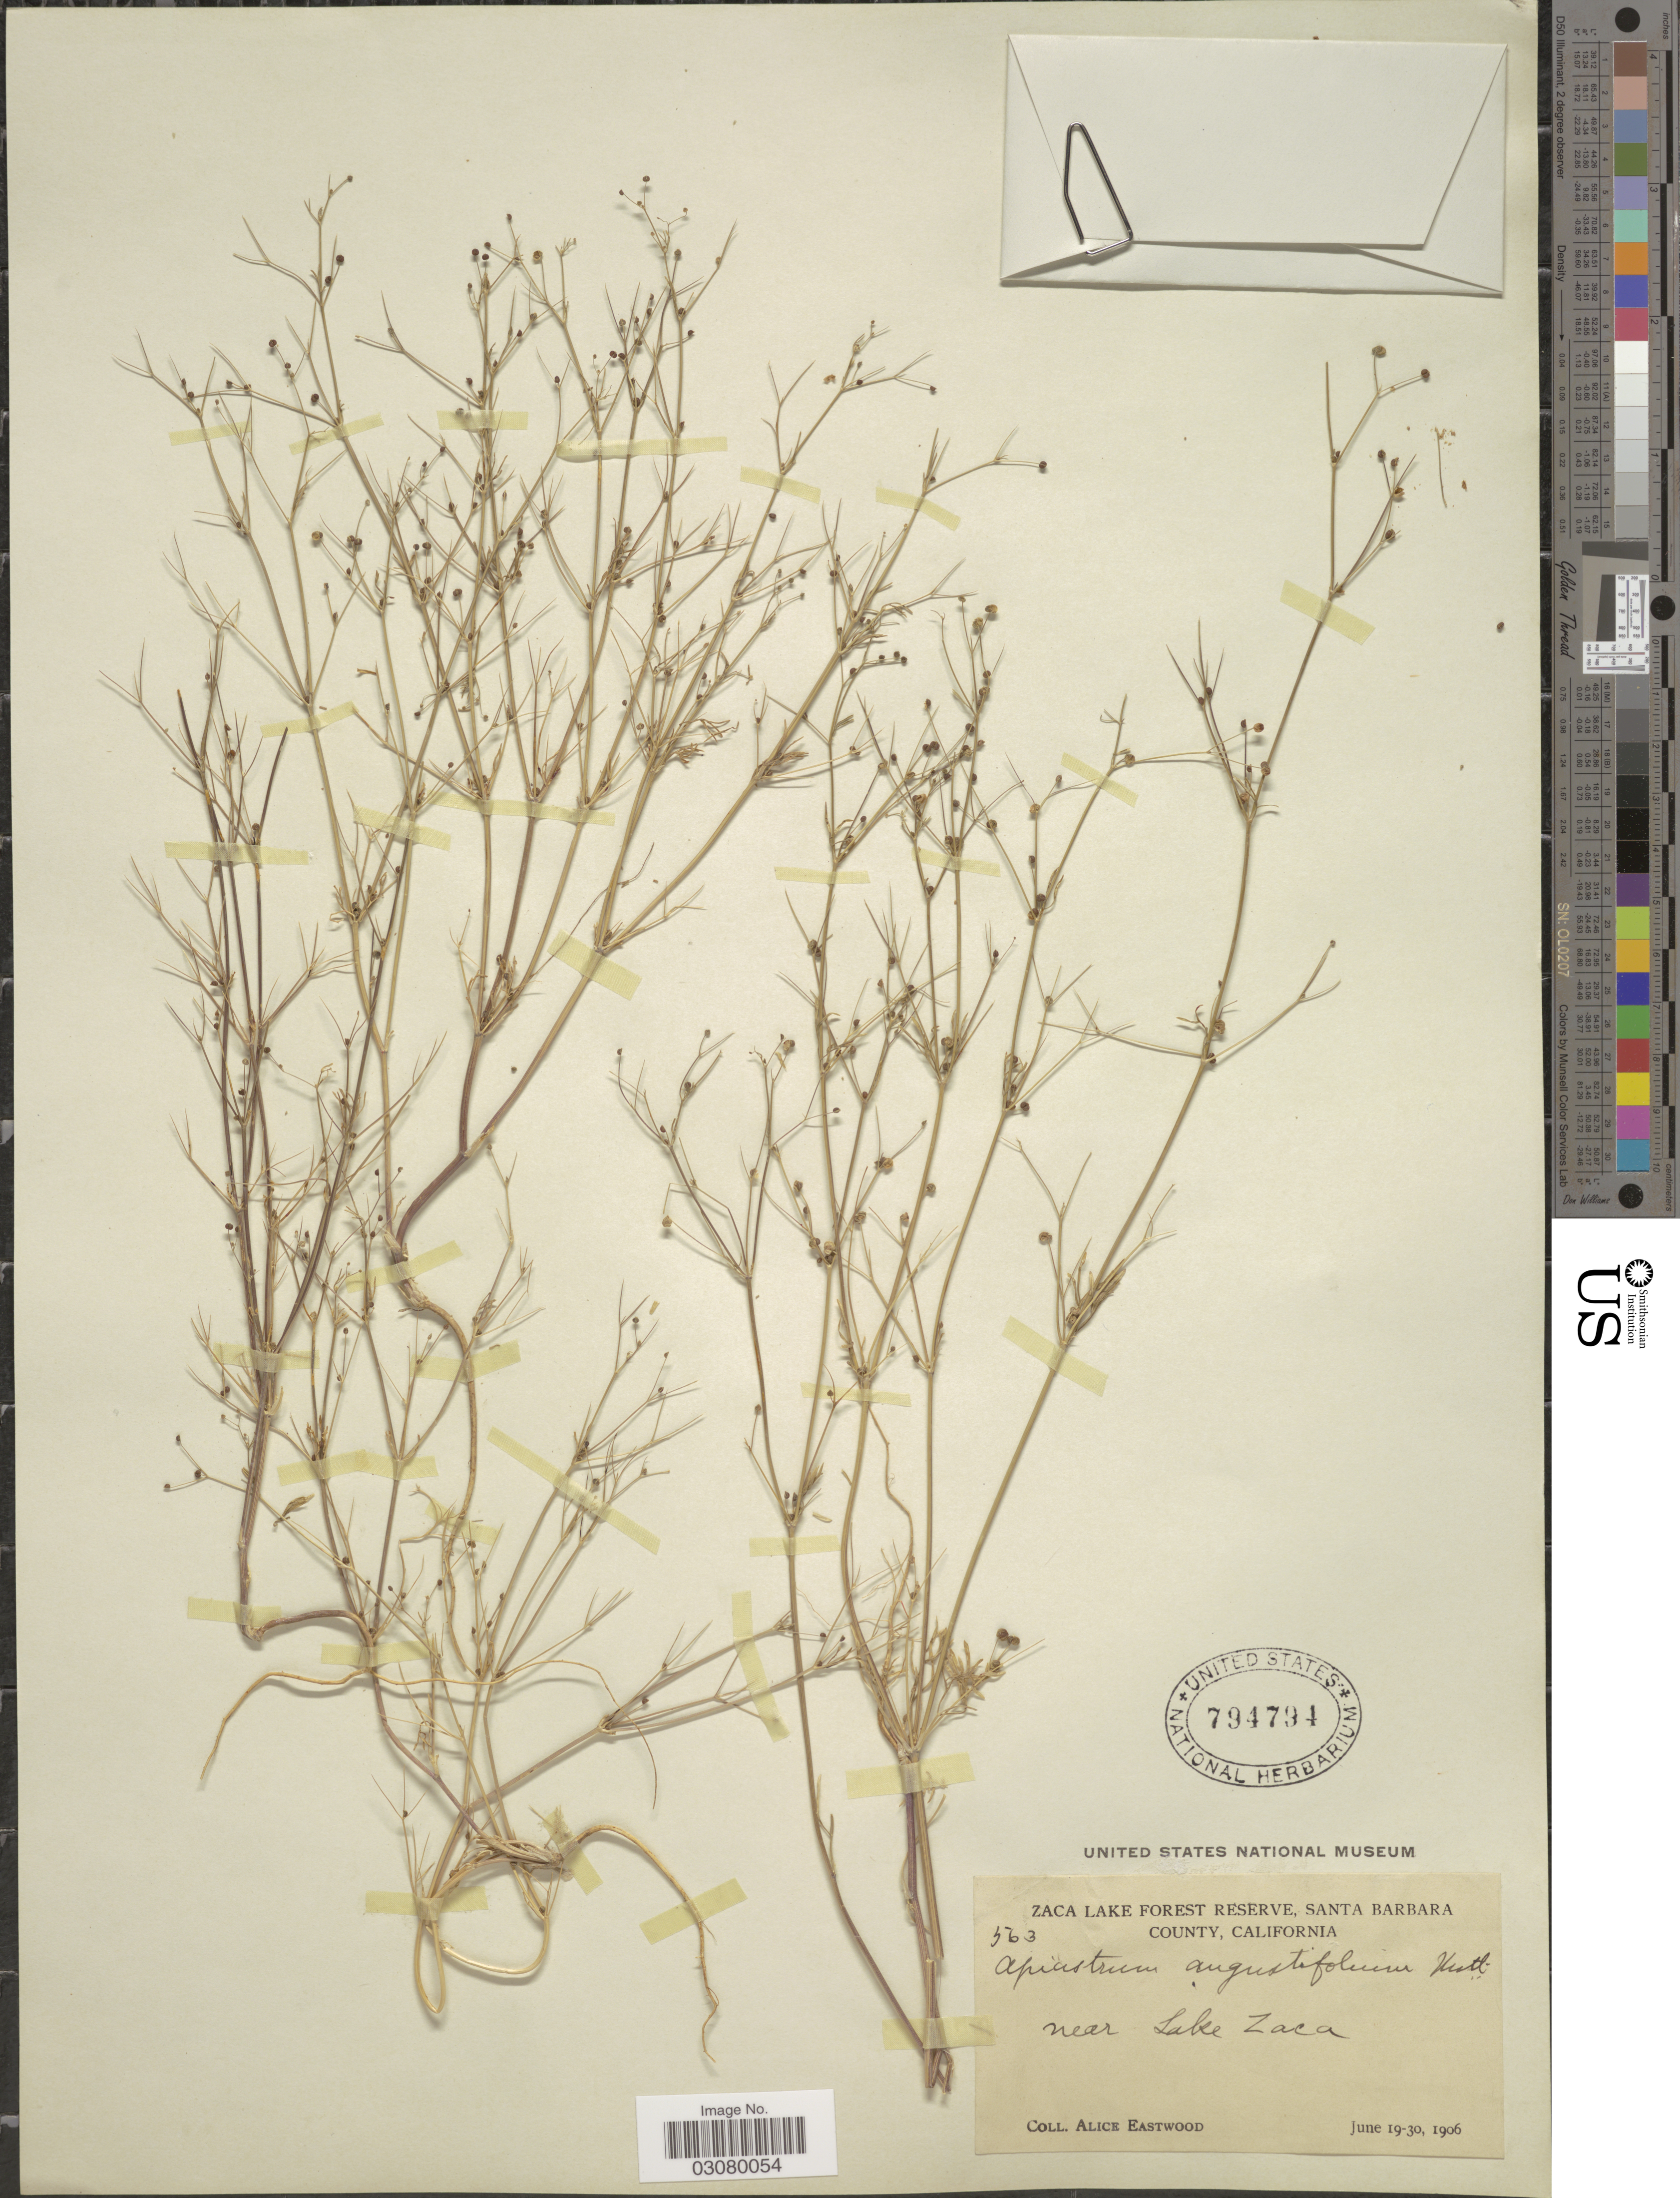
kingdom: Plantae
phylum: Tracheophyta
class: Magnoliopsida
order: Apiales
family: Apiaceae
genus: Apiastrum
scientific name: Apiastrum angustifolium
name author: Nutt.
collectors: A. Eastwood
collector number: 563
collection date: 1906-06-19/1906-06-30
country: United States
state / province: California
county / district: Santa Barbara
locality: Zaca Lake Forest Reserve, Santa Barbara County. Near Lake Zaca.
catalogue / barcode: US 794794